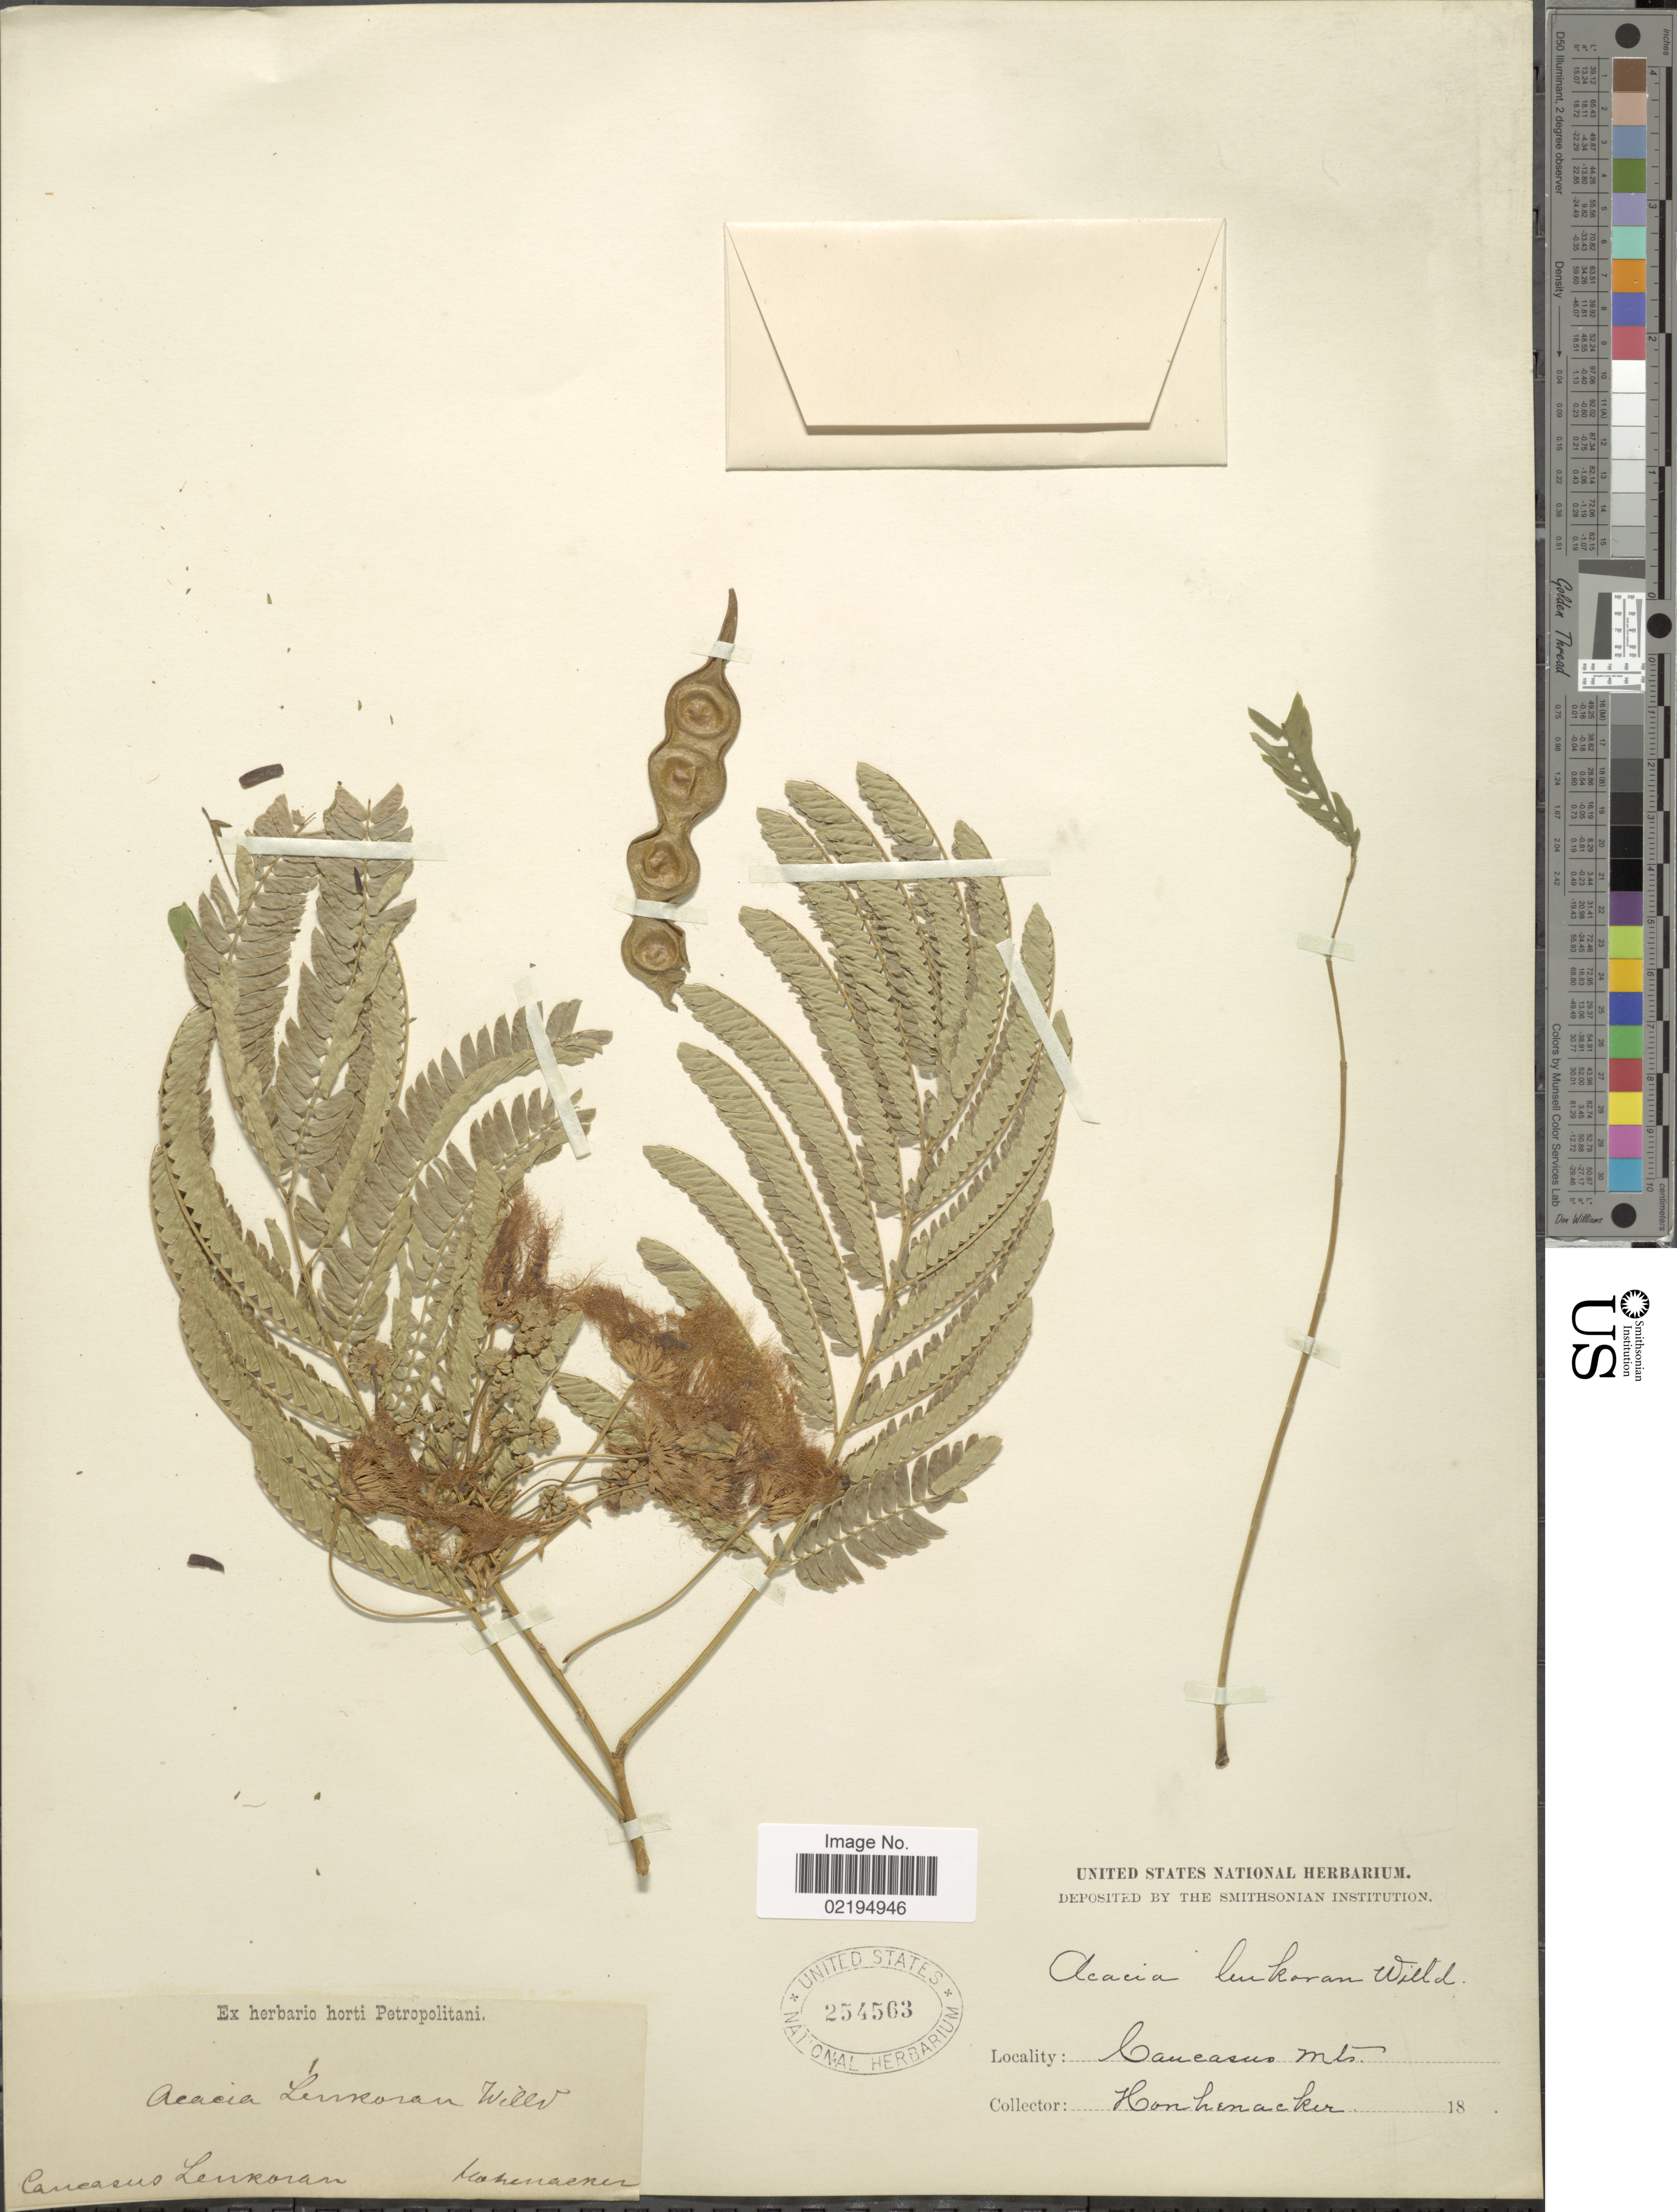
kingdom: Plantae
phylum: Tracheophyta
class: Magnoliopsida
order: Fabales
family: Fabaceae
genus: Albizia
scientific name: Albizia julibrissin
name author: Durazz.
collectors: Hohenacker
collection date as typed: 18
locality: Caucasus Mts., Caucasus Leuroran. [interpreted]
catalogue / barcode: US 254563